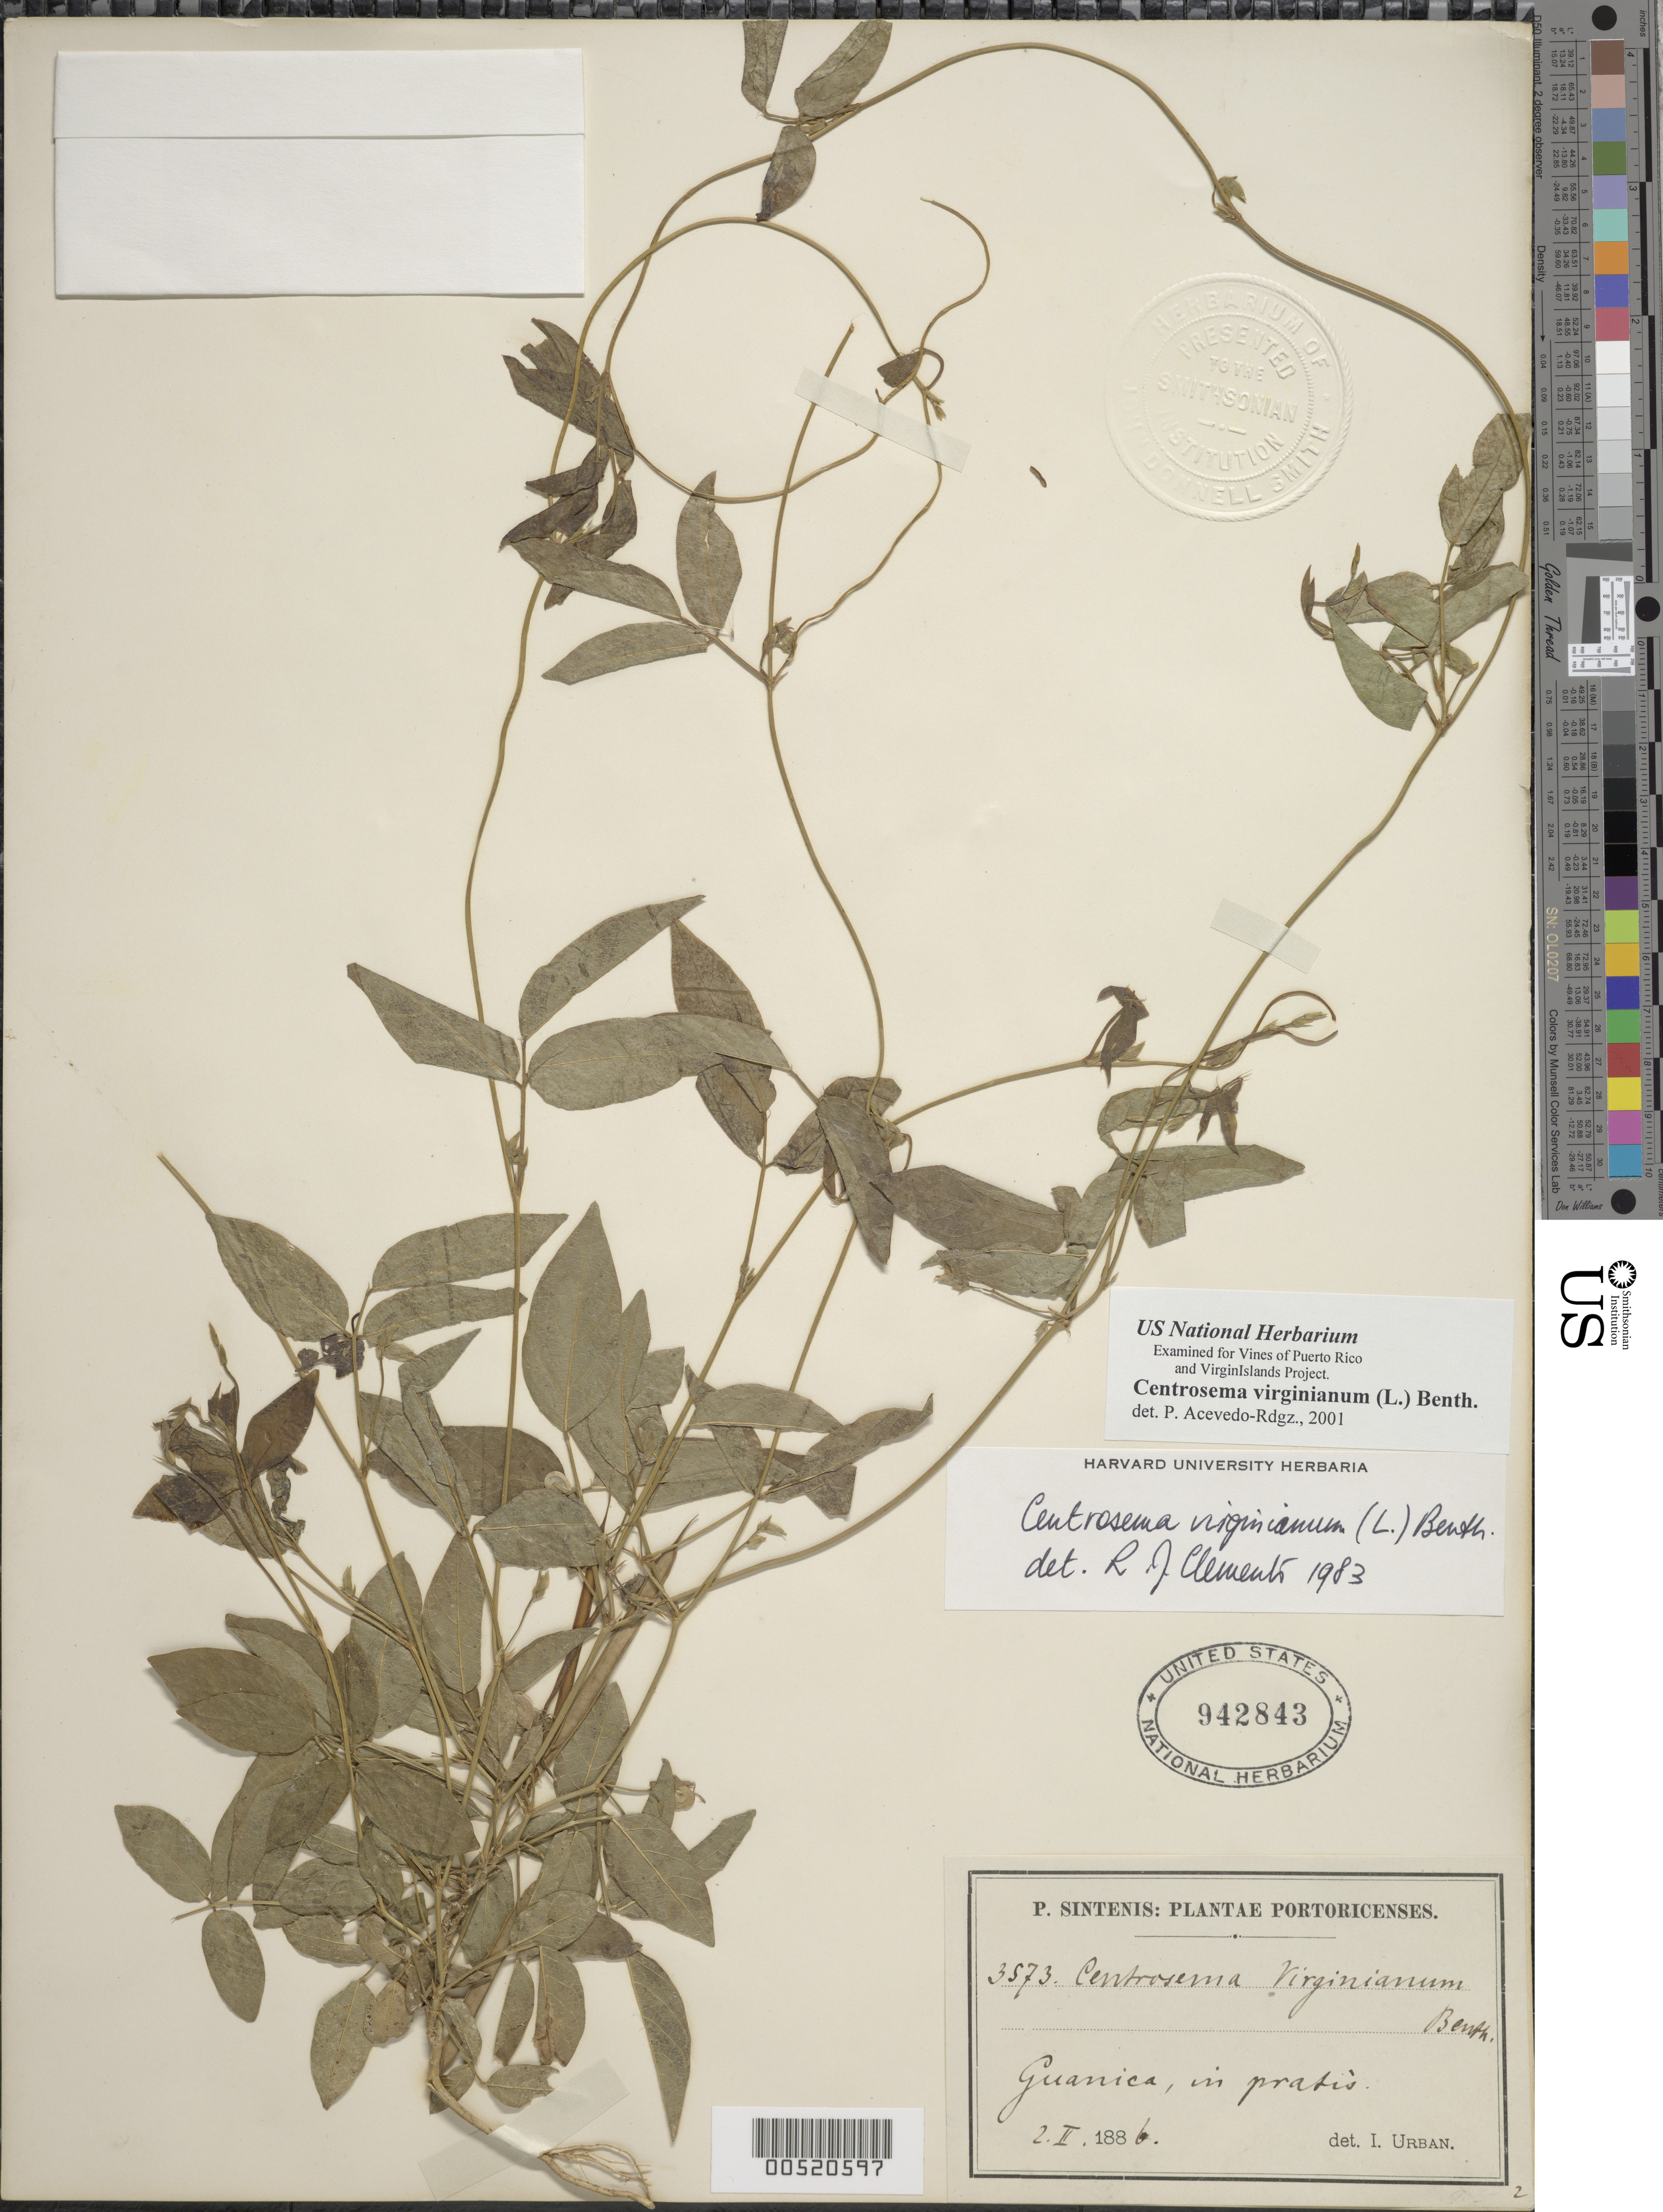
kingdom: Plantae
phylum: Tracheophyta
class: Magnoliopsida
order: Fabales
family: Fabaceae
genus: Centrosema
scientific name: Centrosema virginianum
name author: (L.) Benth.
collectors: P. Sintenis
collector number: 3573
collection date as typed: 02 Feb 1886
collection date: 1886-02-02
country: Puerto Rico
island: Greater Antilles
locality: Guanica. In pratis.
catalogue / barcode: US 942843